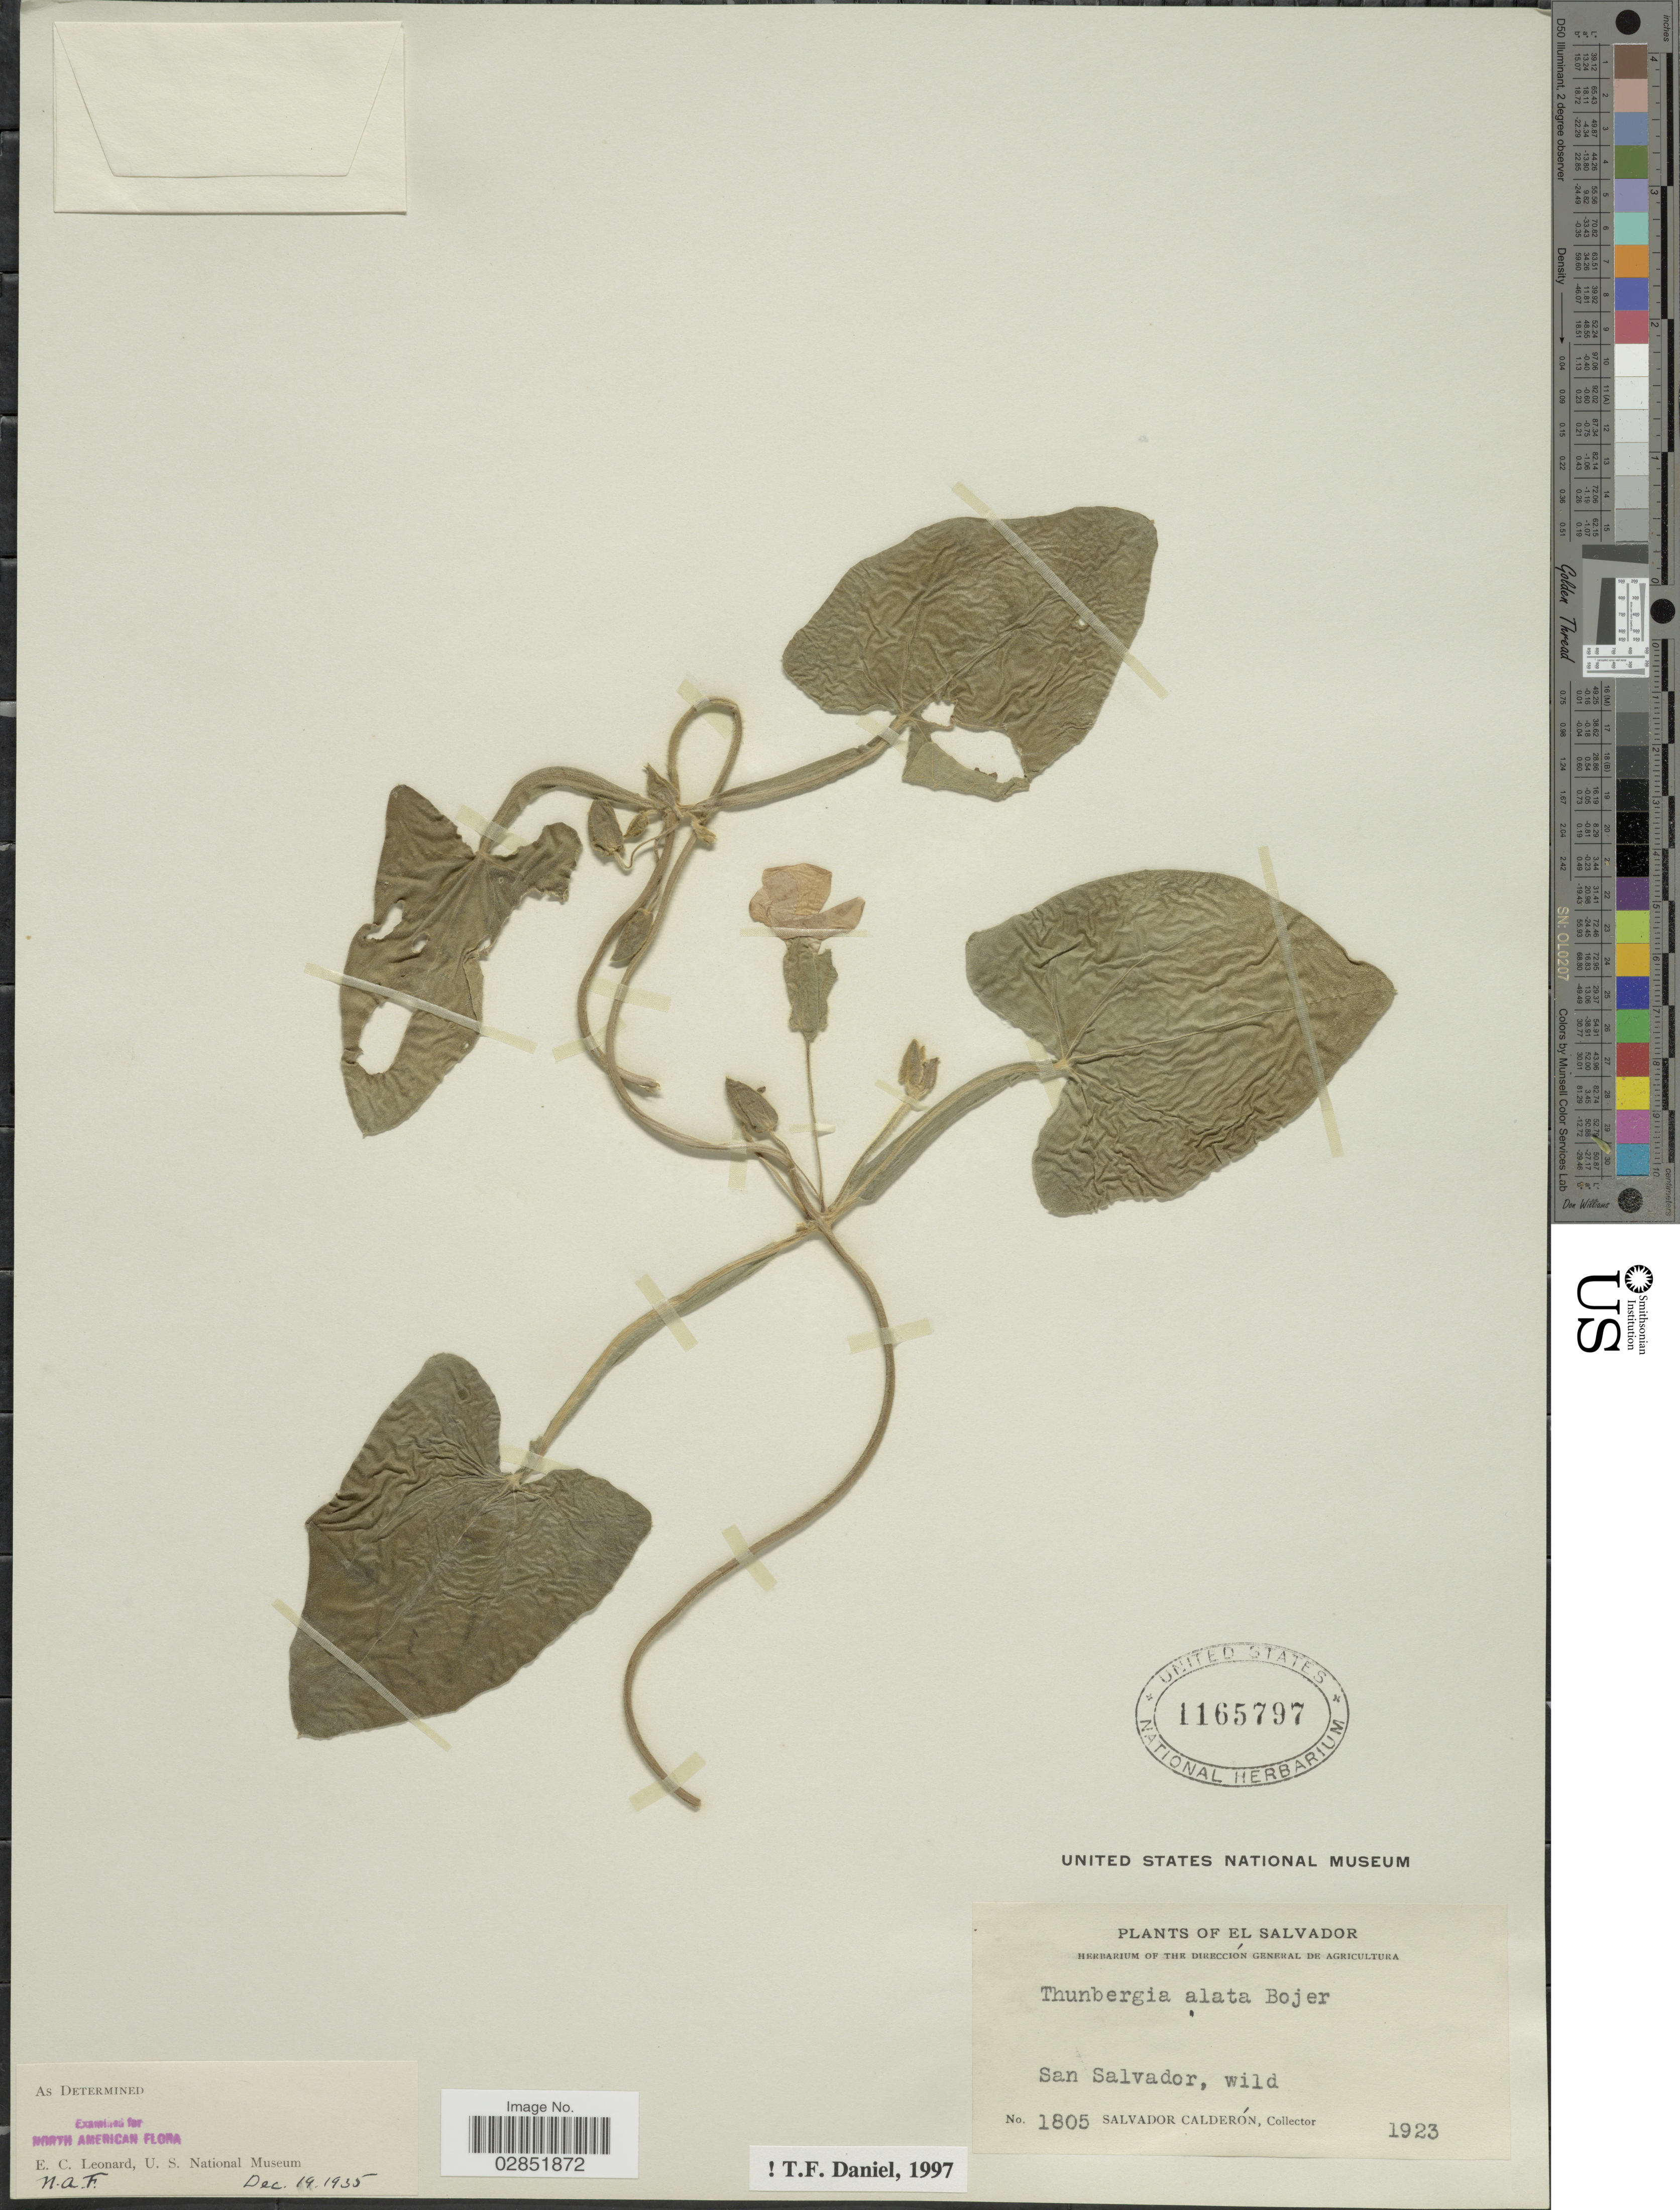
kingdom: Plantae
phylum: Tracheophyta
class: Magnoliopsida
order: Lamiales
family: Acanthaceae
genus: Thunbergia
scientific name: Thunbergia alata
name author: Bojer ex Sims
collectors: S. Calderón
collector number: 1805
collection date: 1923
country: El Salvador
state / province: San Salvador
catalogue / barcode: US 1165797